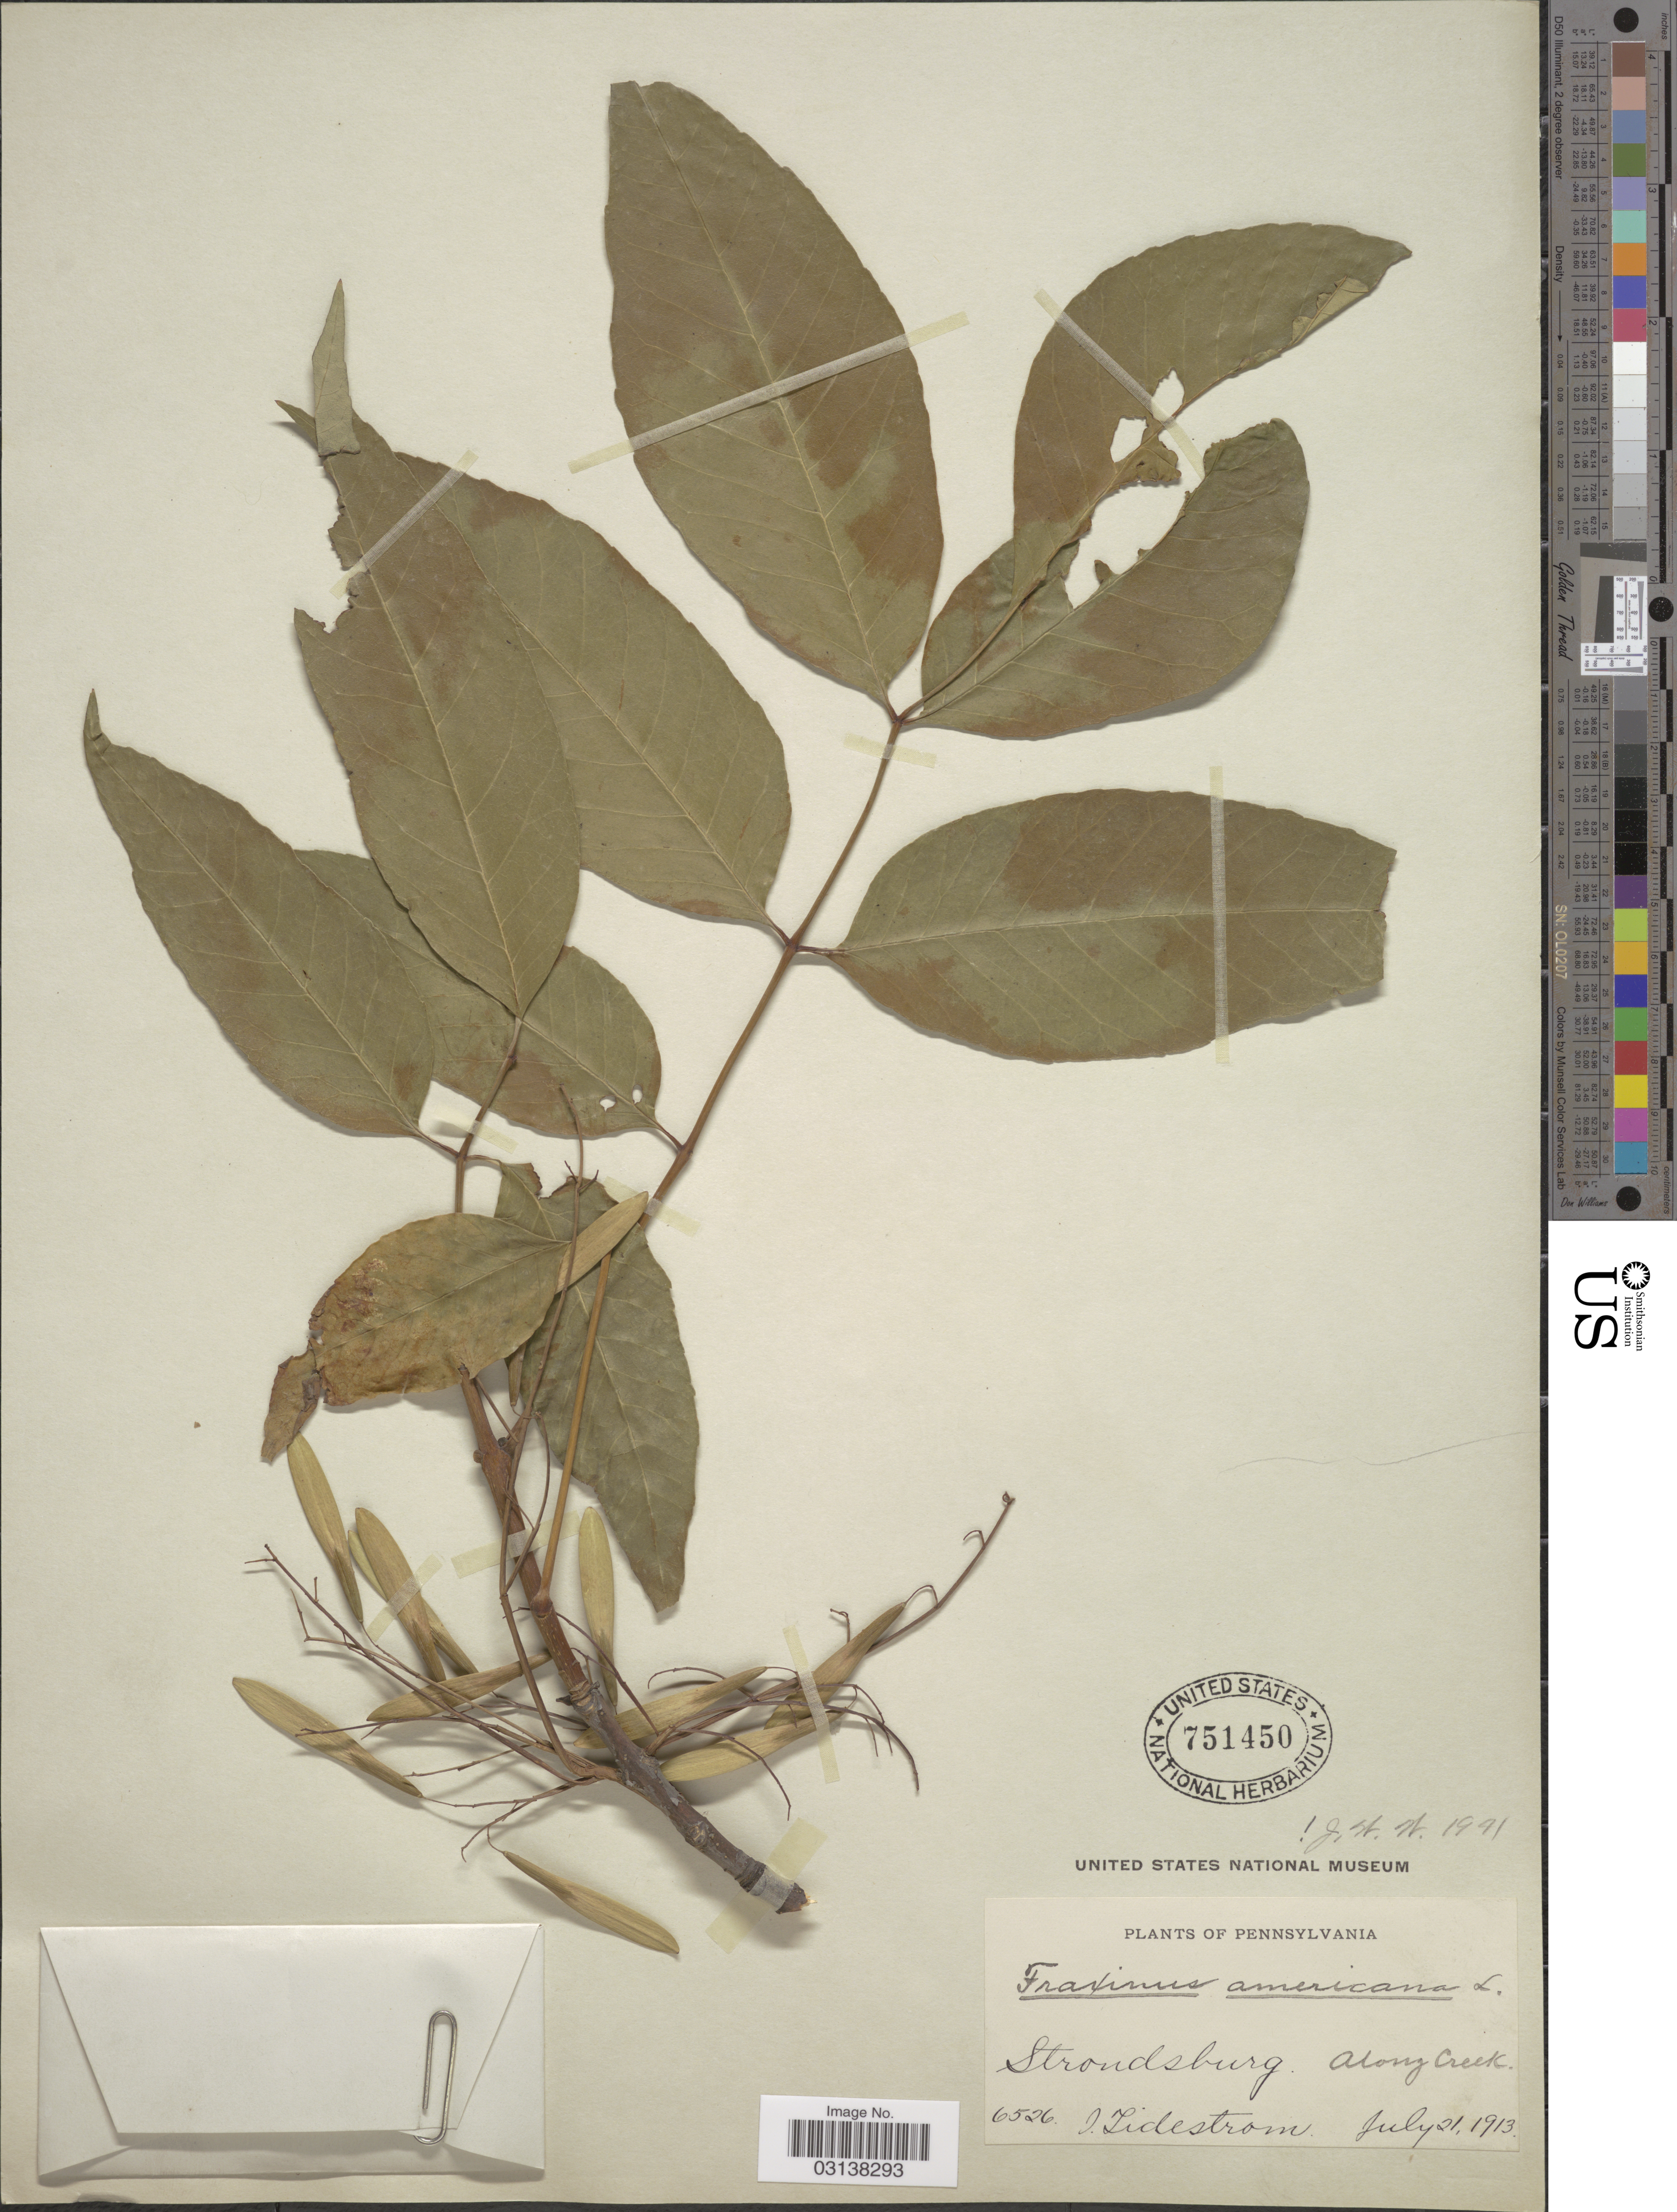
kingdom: Plantae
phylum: Tracheophyta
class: Magnoliopsida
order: Lamiales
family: Oleaceae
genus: Fraxinus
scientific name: Fraxinus americana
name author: L.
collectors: I. F. Tidestrom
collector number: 6526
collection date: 1913-07-21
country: United States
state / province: Pennsylvania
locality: Stroudsburg, along creek.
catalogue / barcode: US 751450